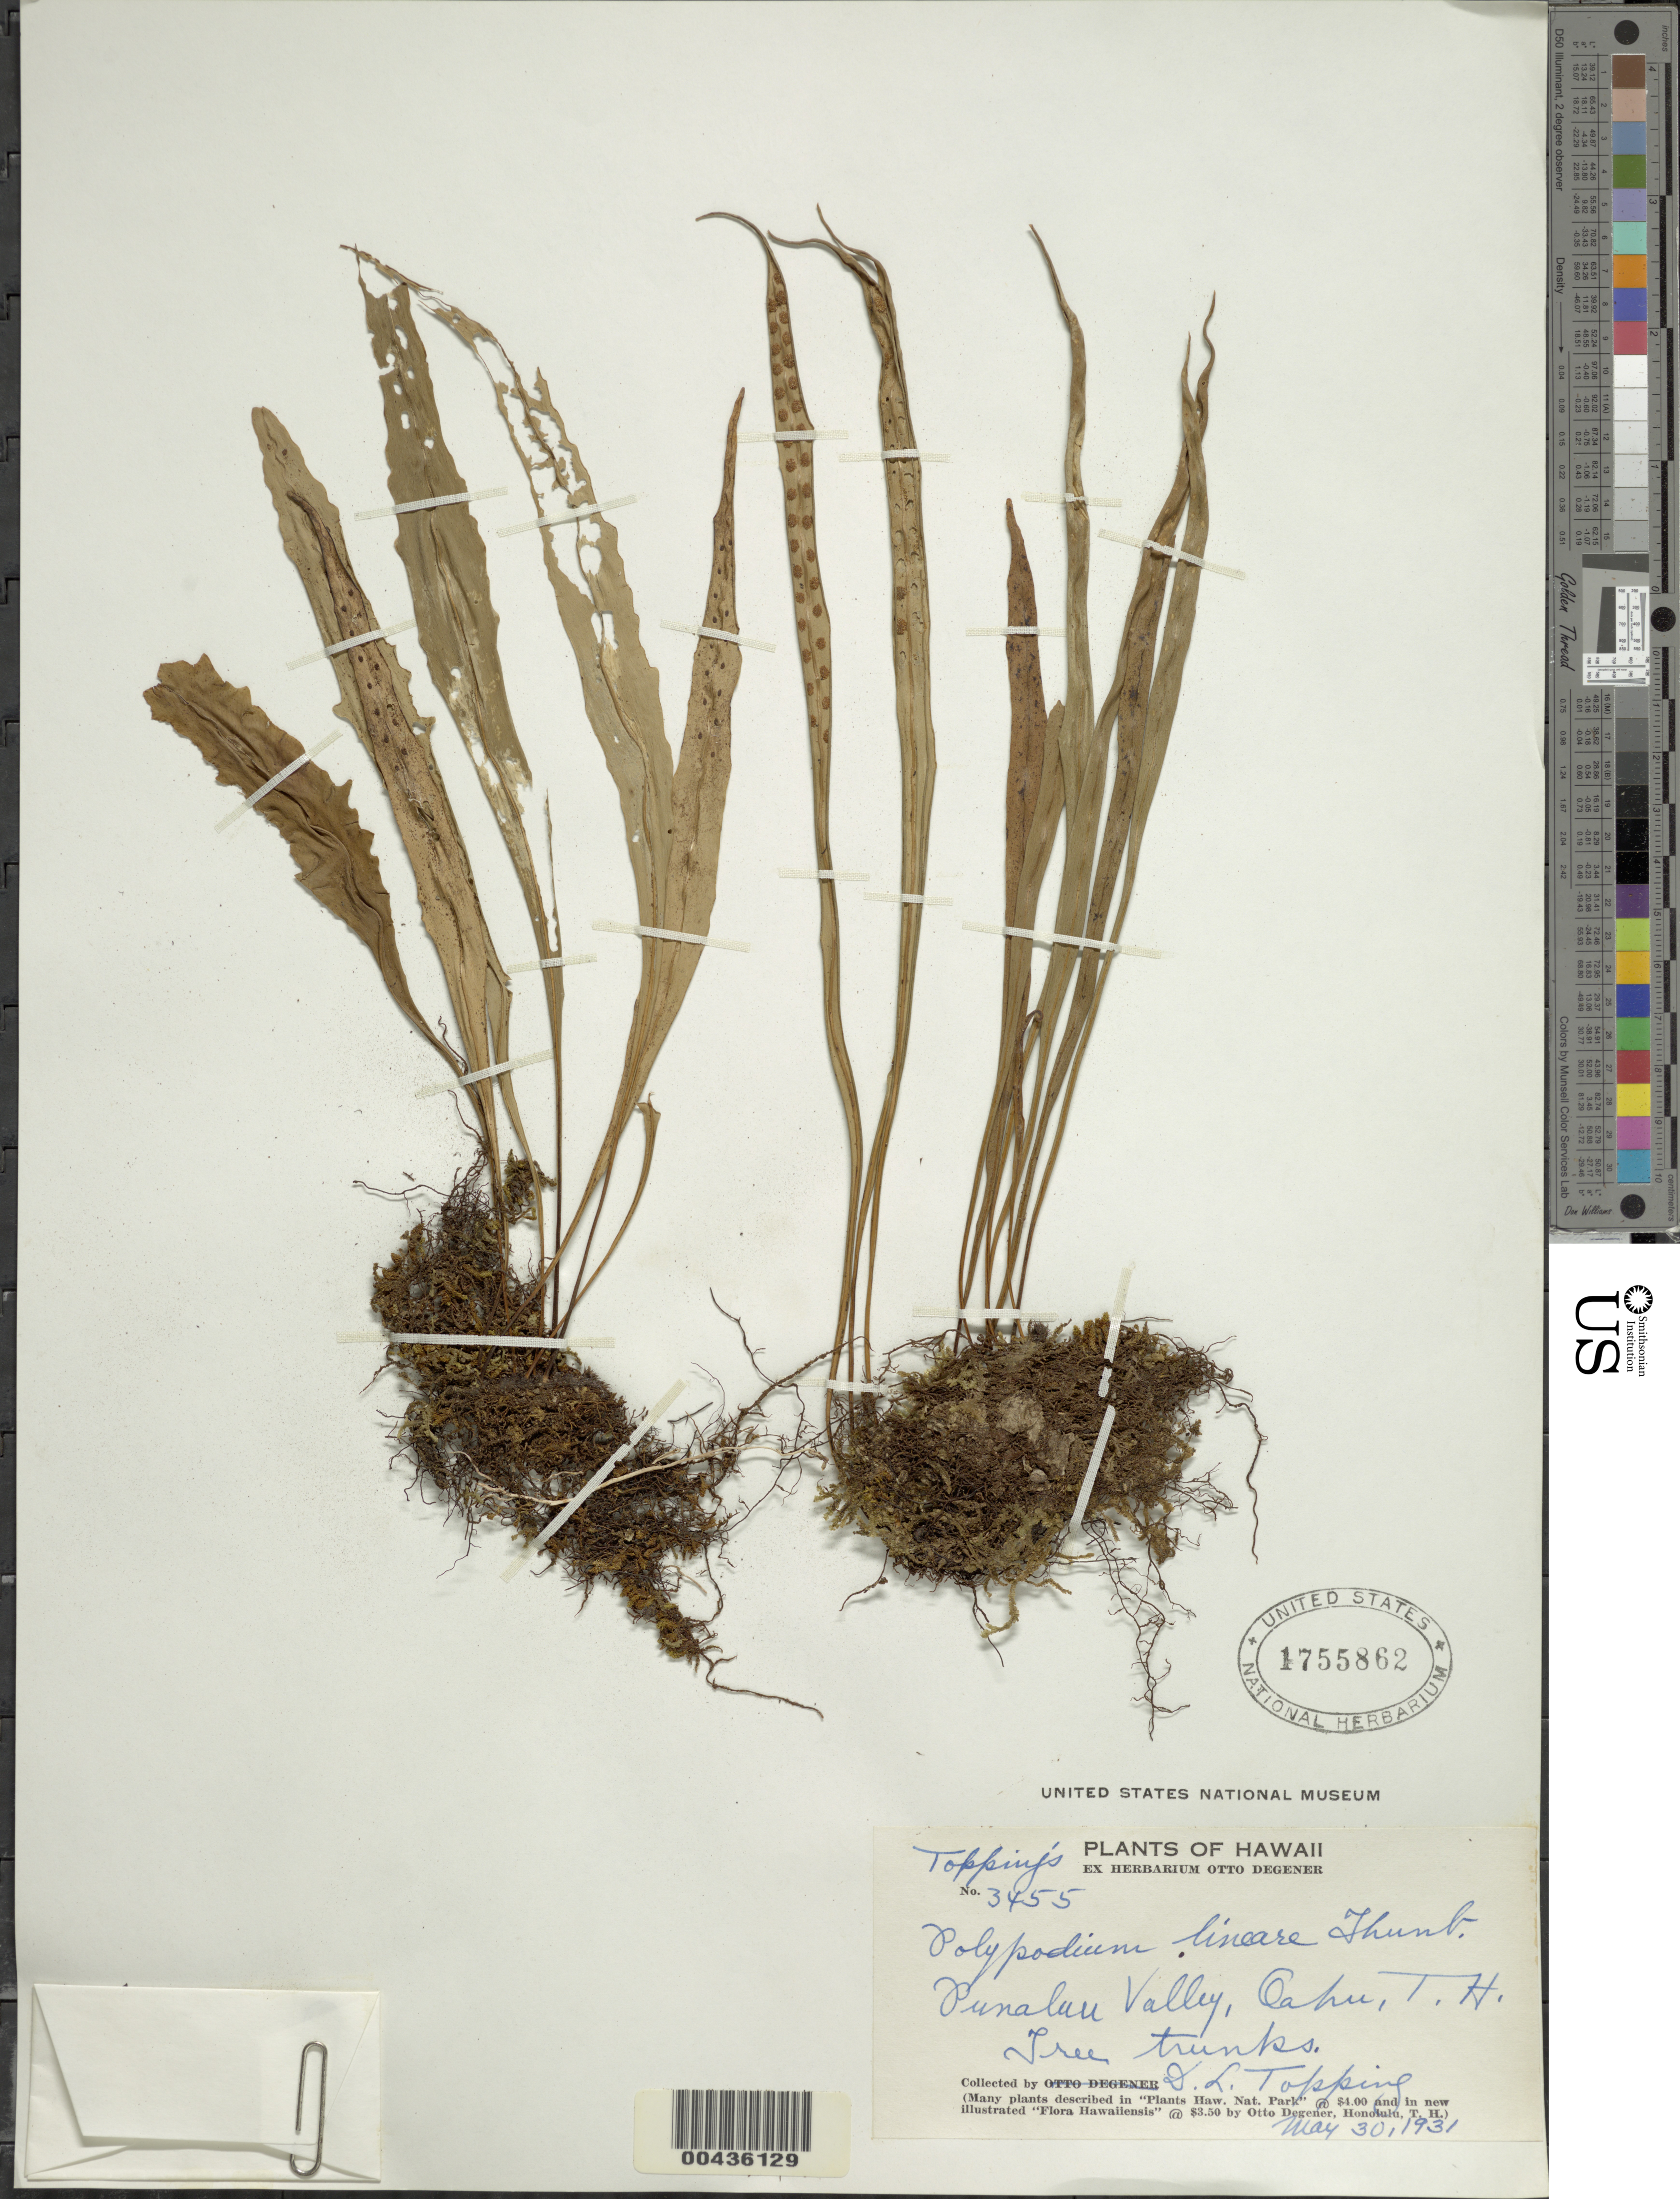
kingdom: Plantae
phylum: Tracheophyta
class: Polypodiopsida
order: Polypodiales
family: Polypodiaceae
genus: Lepisorus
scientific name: Lepisorus thunbergianus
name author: (Kaulf.) Ching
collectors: D. L. Topping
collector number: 3455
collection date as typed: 30 May 1931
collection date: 1931-05-30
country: United States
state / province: Hawaii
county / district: Honolulu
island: Oahu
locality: Punaluu Valley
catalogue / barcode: US 1755862